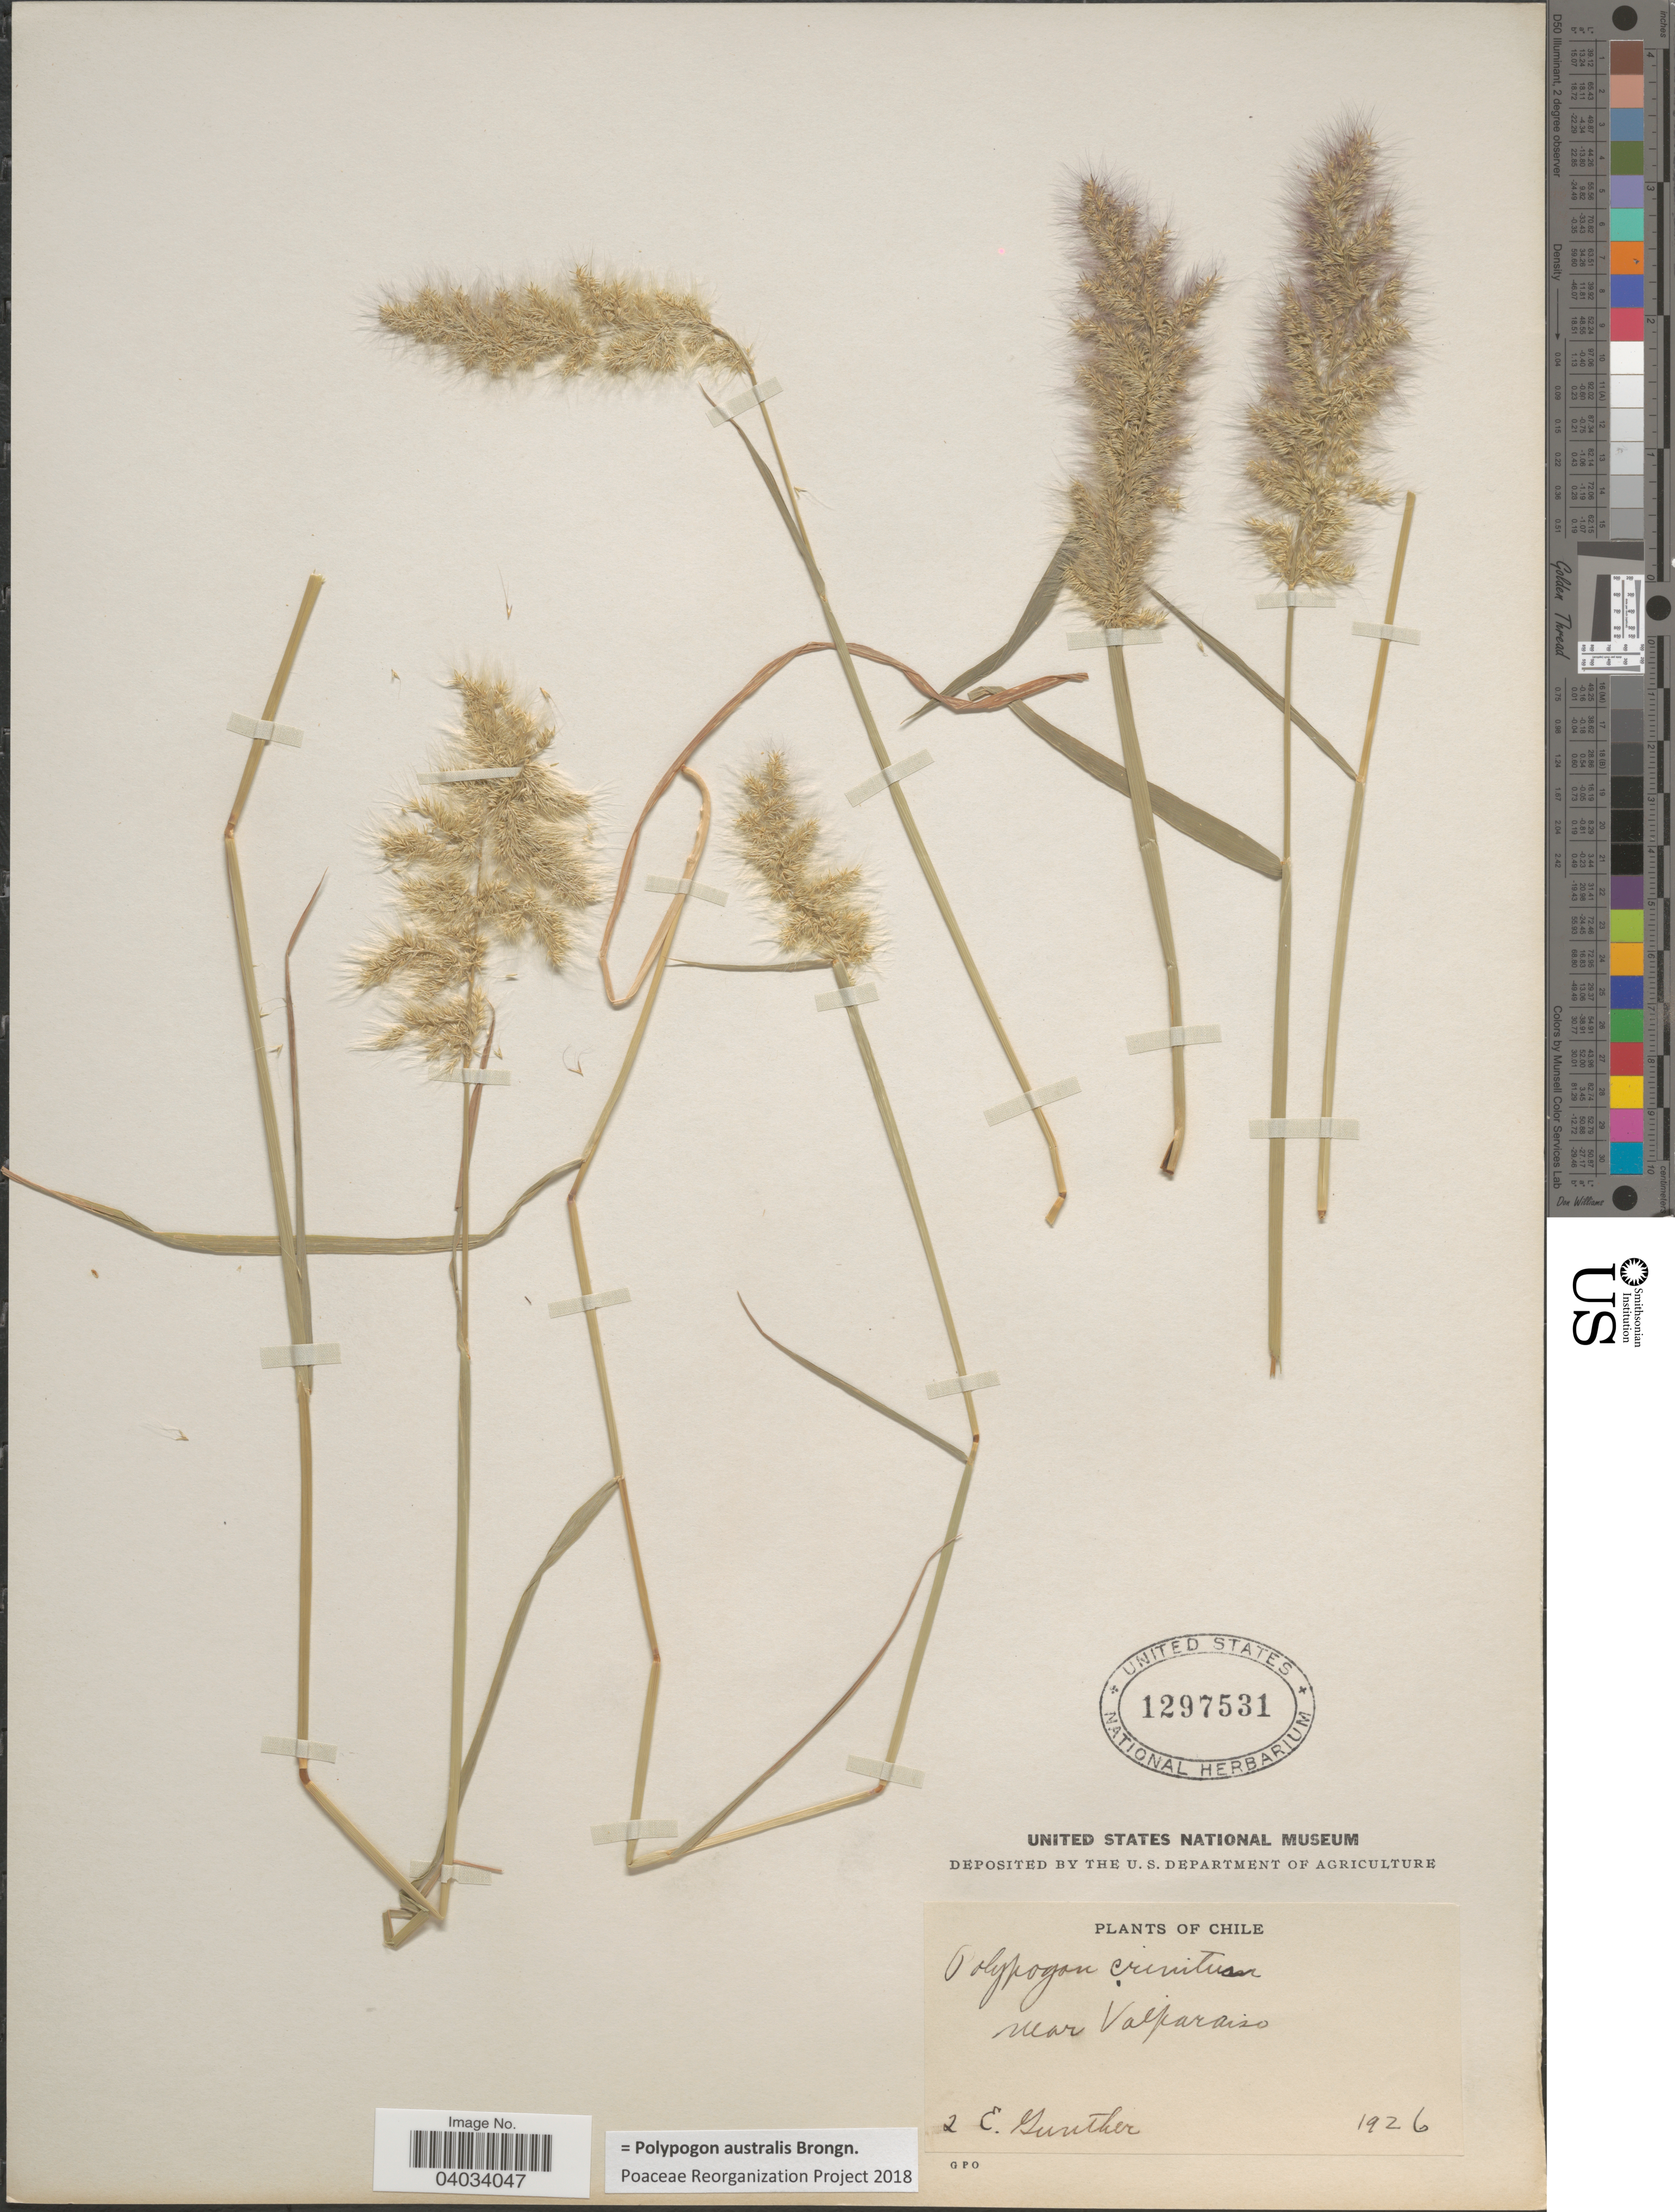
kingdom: Plantae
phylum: Tracheophyta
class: Liliopsida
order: Poales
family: Poaceae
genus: Polypogon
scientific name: Polypogon australis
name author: Brongn.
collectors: E. Gunther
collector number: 2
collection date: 1926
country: Chile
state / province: Valparaíso (V)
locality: Near Valparaiso.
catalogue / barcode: US 1297531